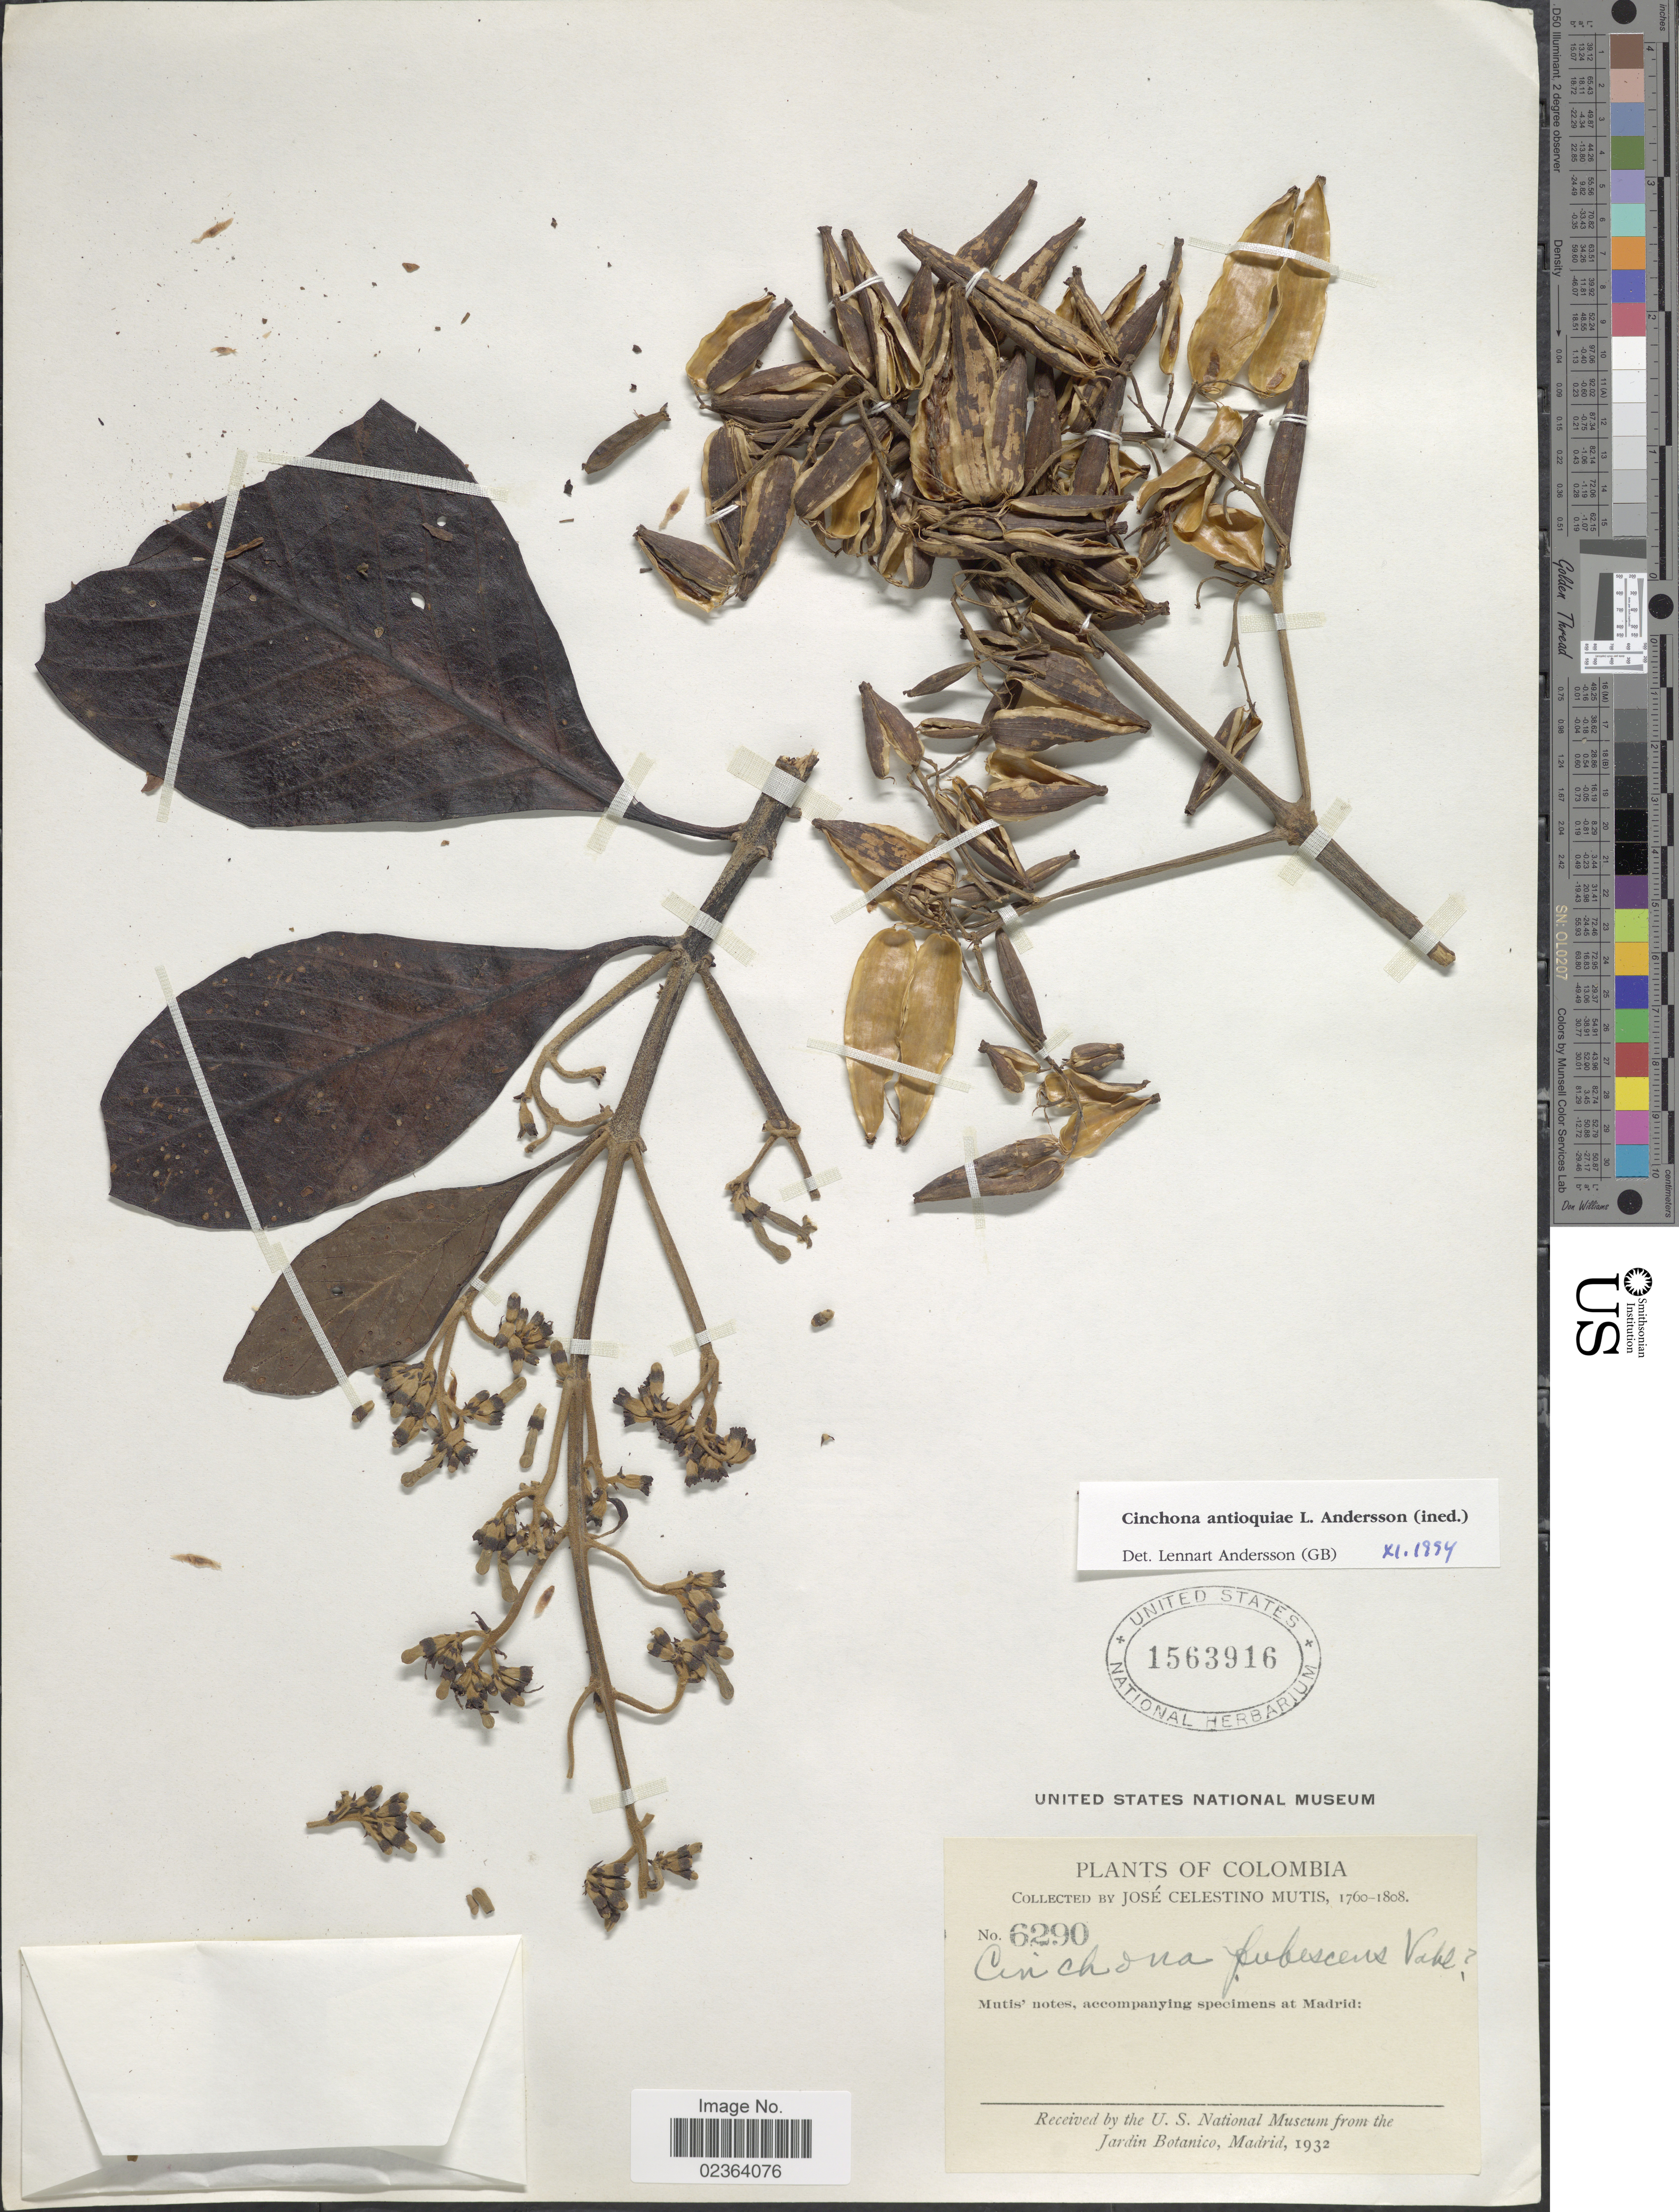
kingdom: Plantae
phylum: Tracheophyta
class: Magnoliopsida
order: Gentianales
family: Rubiaceae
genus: Cinchona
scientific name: Cinchona antioquiae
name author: L. Andersson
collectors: J. C. B. Mutis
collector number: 6290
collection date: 1760/1808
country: Colombia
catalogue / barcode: US 1563916